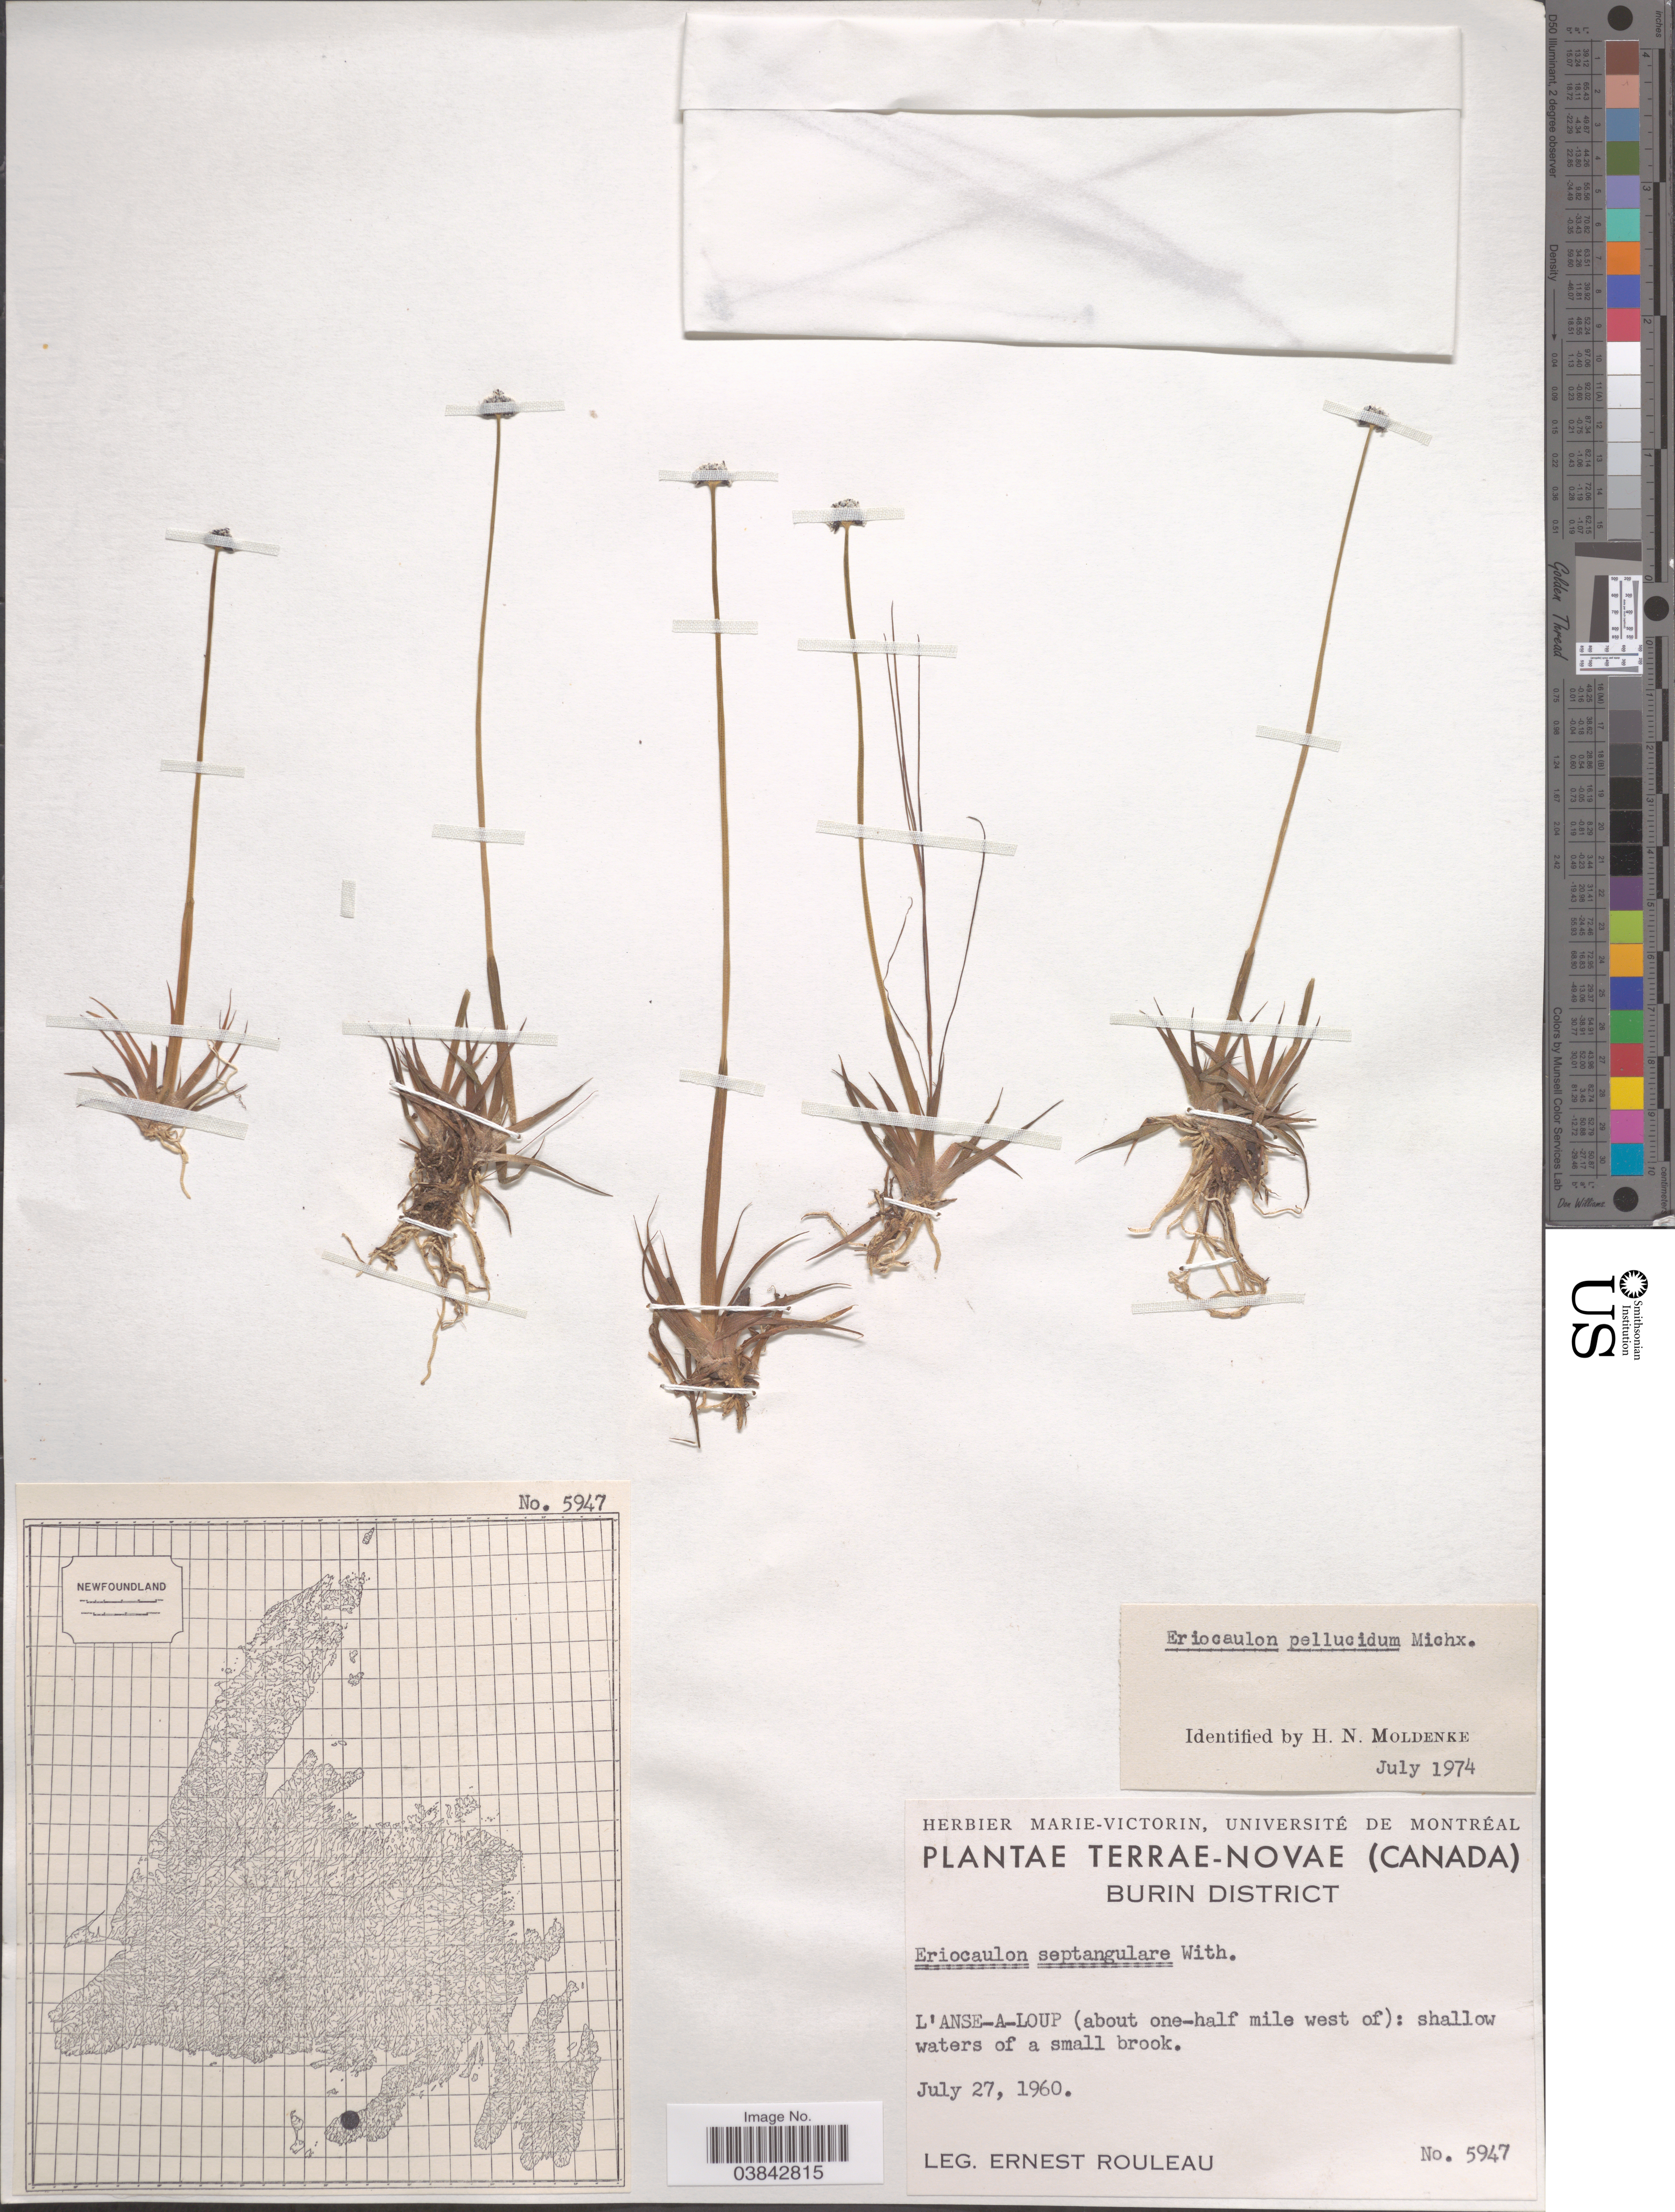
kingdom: Plantae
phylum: Tracheophyta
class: Liliopsida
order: Poales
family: Eriocaulaceae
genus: Eriocaulon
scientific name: Eriocaulon aquaticum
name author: (Hill) Druce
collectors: J. Rouleau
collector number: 5947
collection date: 1960-07-27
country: Canada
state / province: Newfoundland and Labrador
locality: Terræ-Novæ, Burin District. L'Anse-A-Loup (about one-half mile west of).